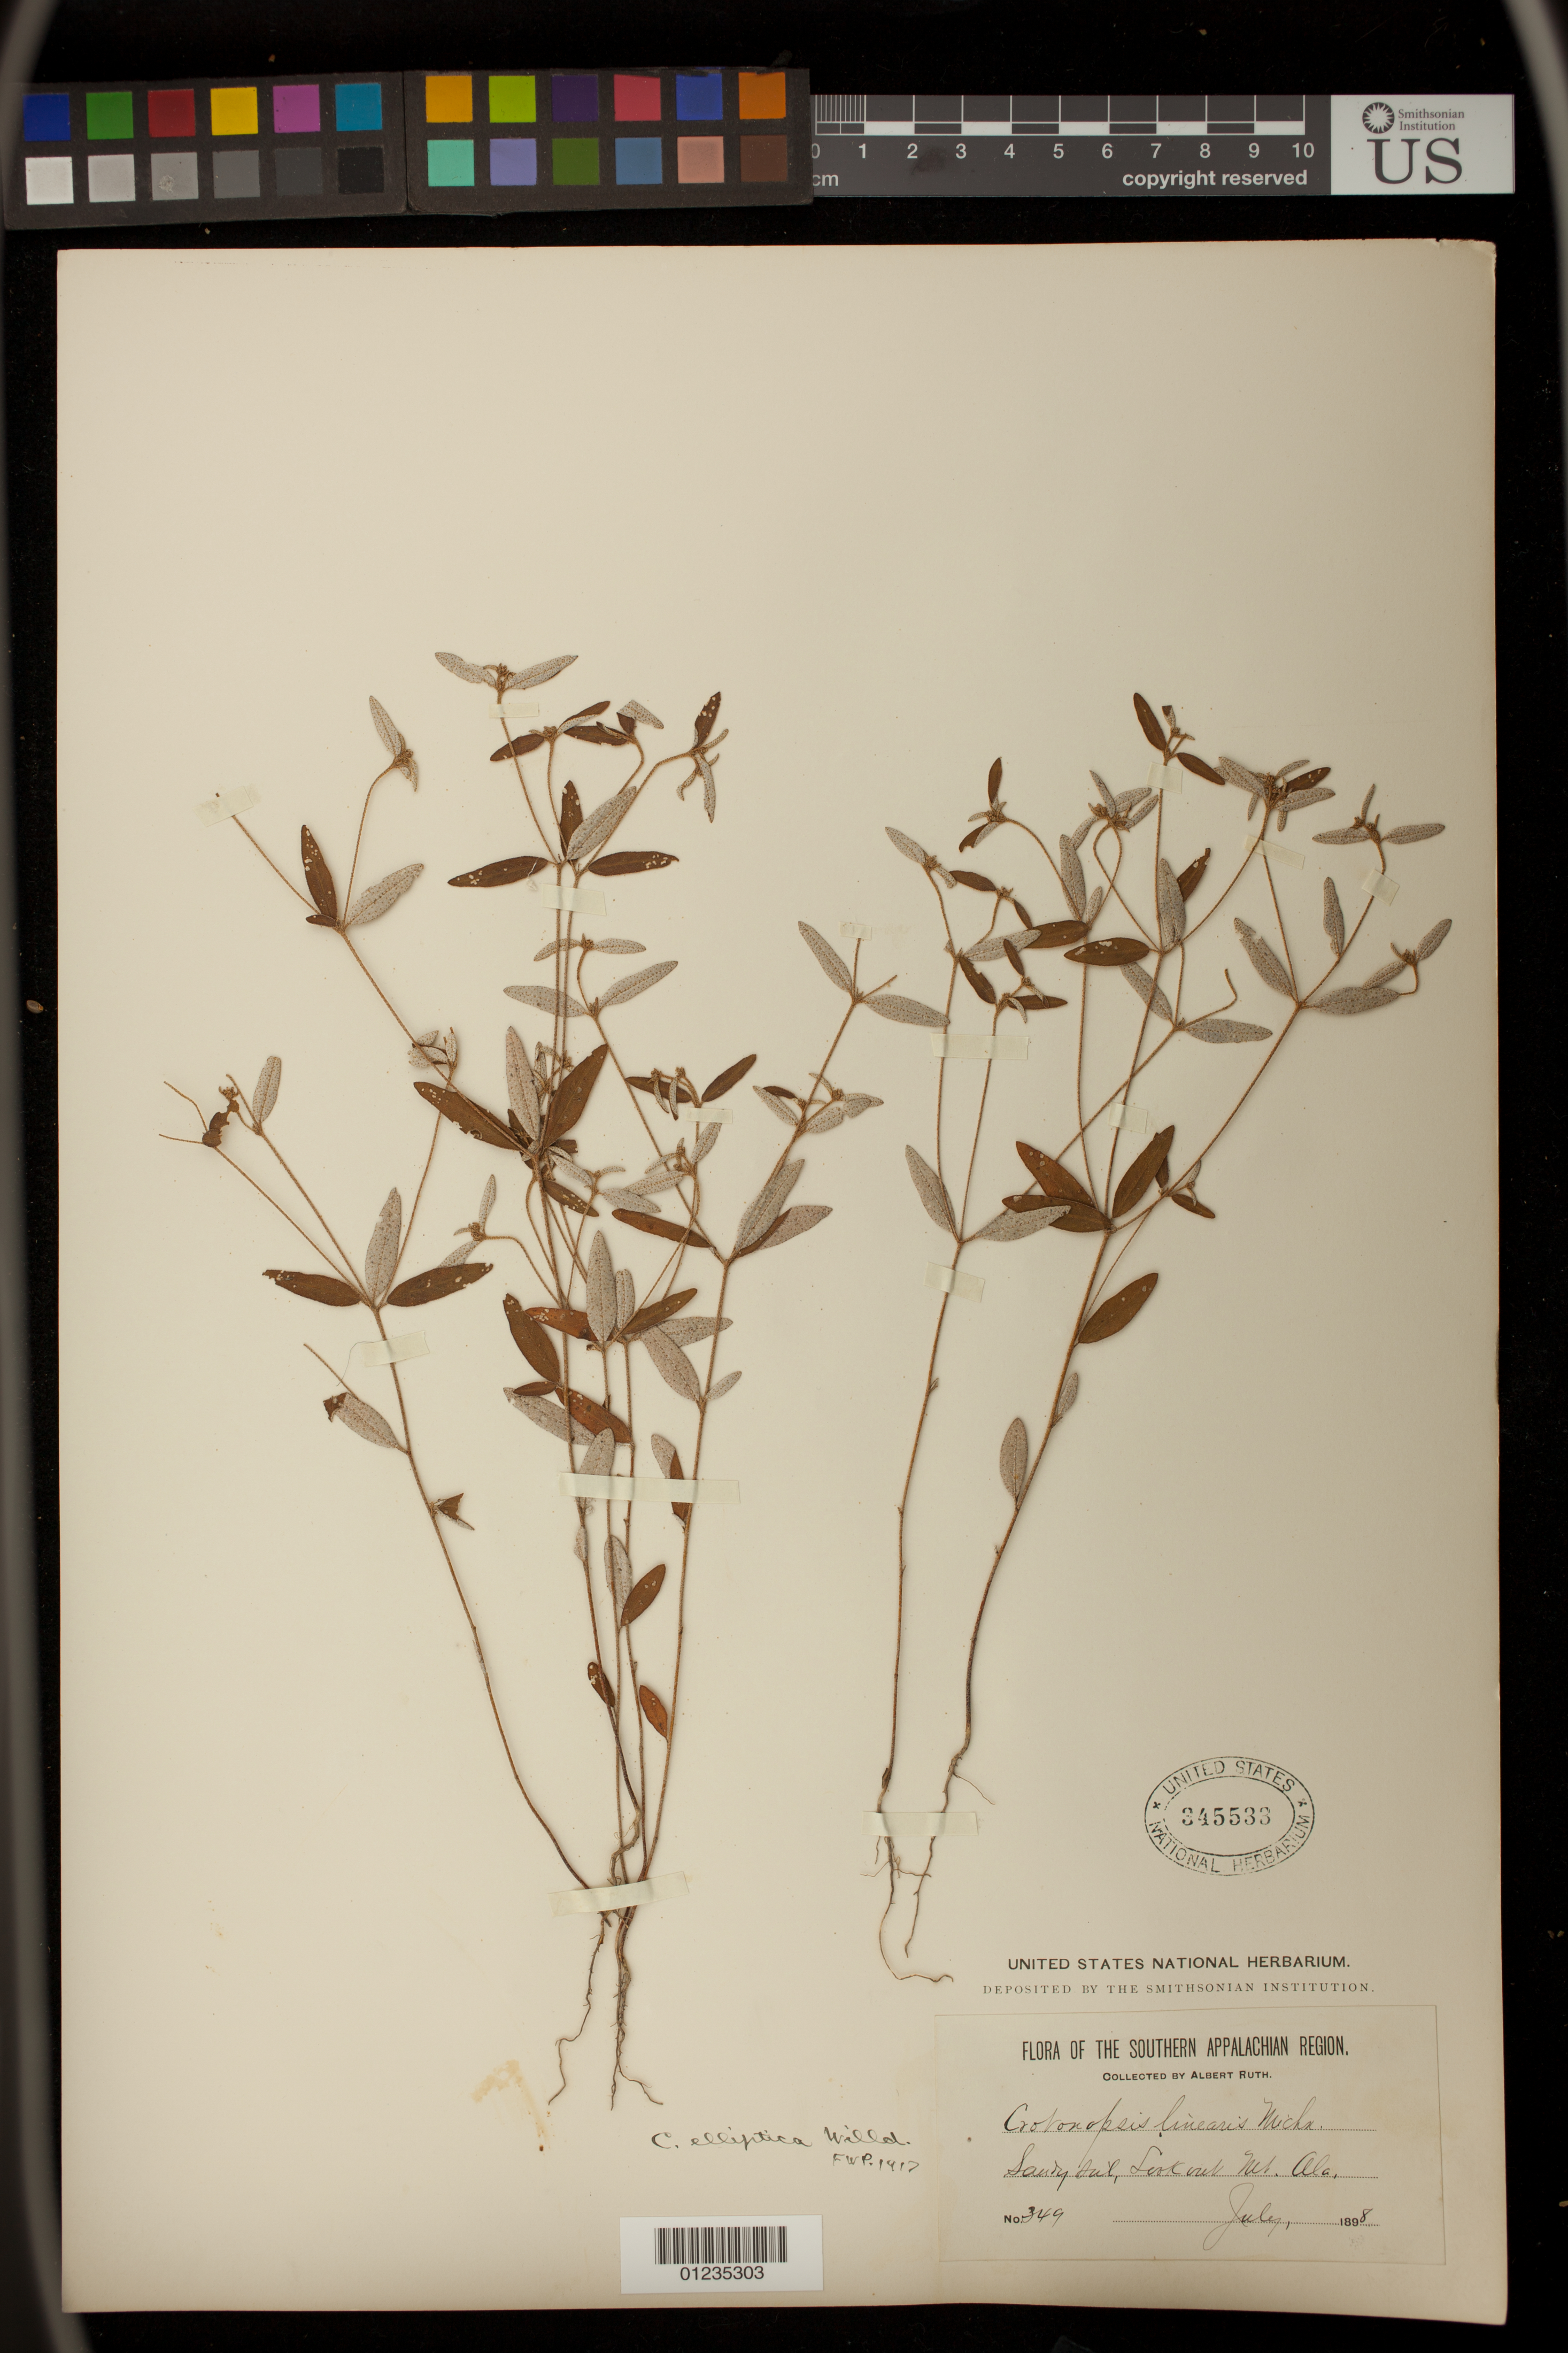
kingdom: Plantae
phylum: Tracheophyta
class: Magnoliopsida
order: Malpighiales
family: Euphorbiaceae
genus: Crotonopsis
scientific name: Crotonopsis elliptica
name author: Willd.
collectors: A. Ruth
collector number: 349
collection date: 1898-07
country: United States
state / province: Alabama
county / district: DeKalb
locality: Lookout Mountain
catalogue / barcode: US 345533